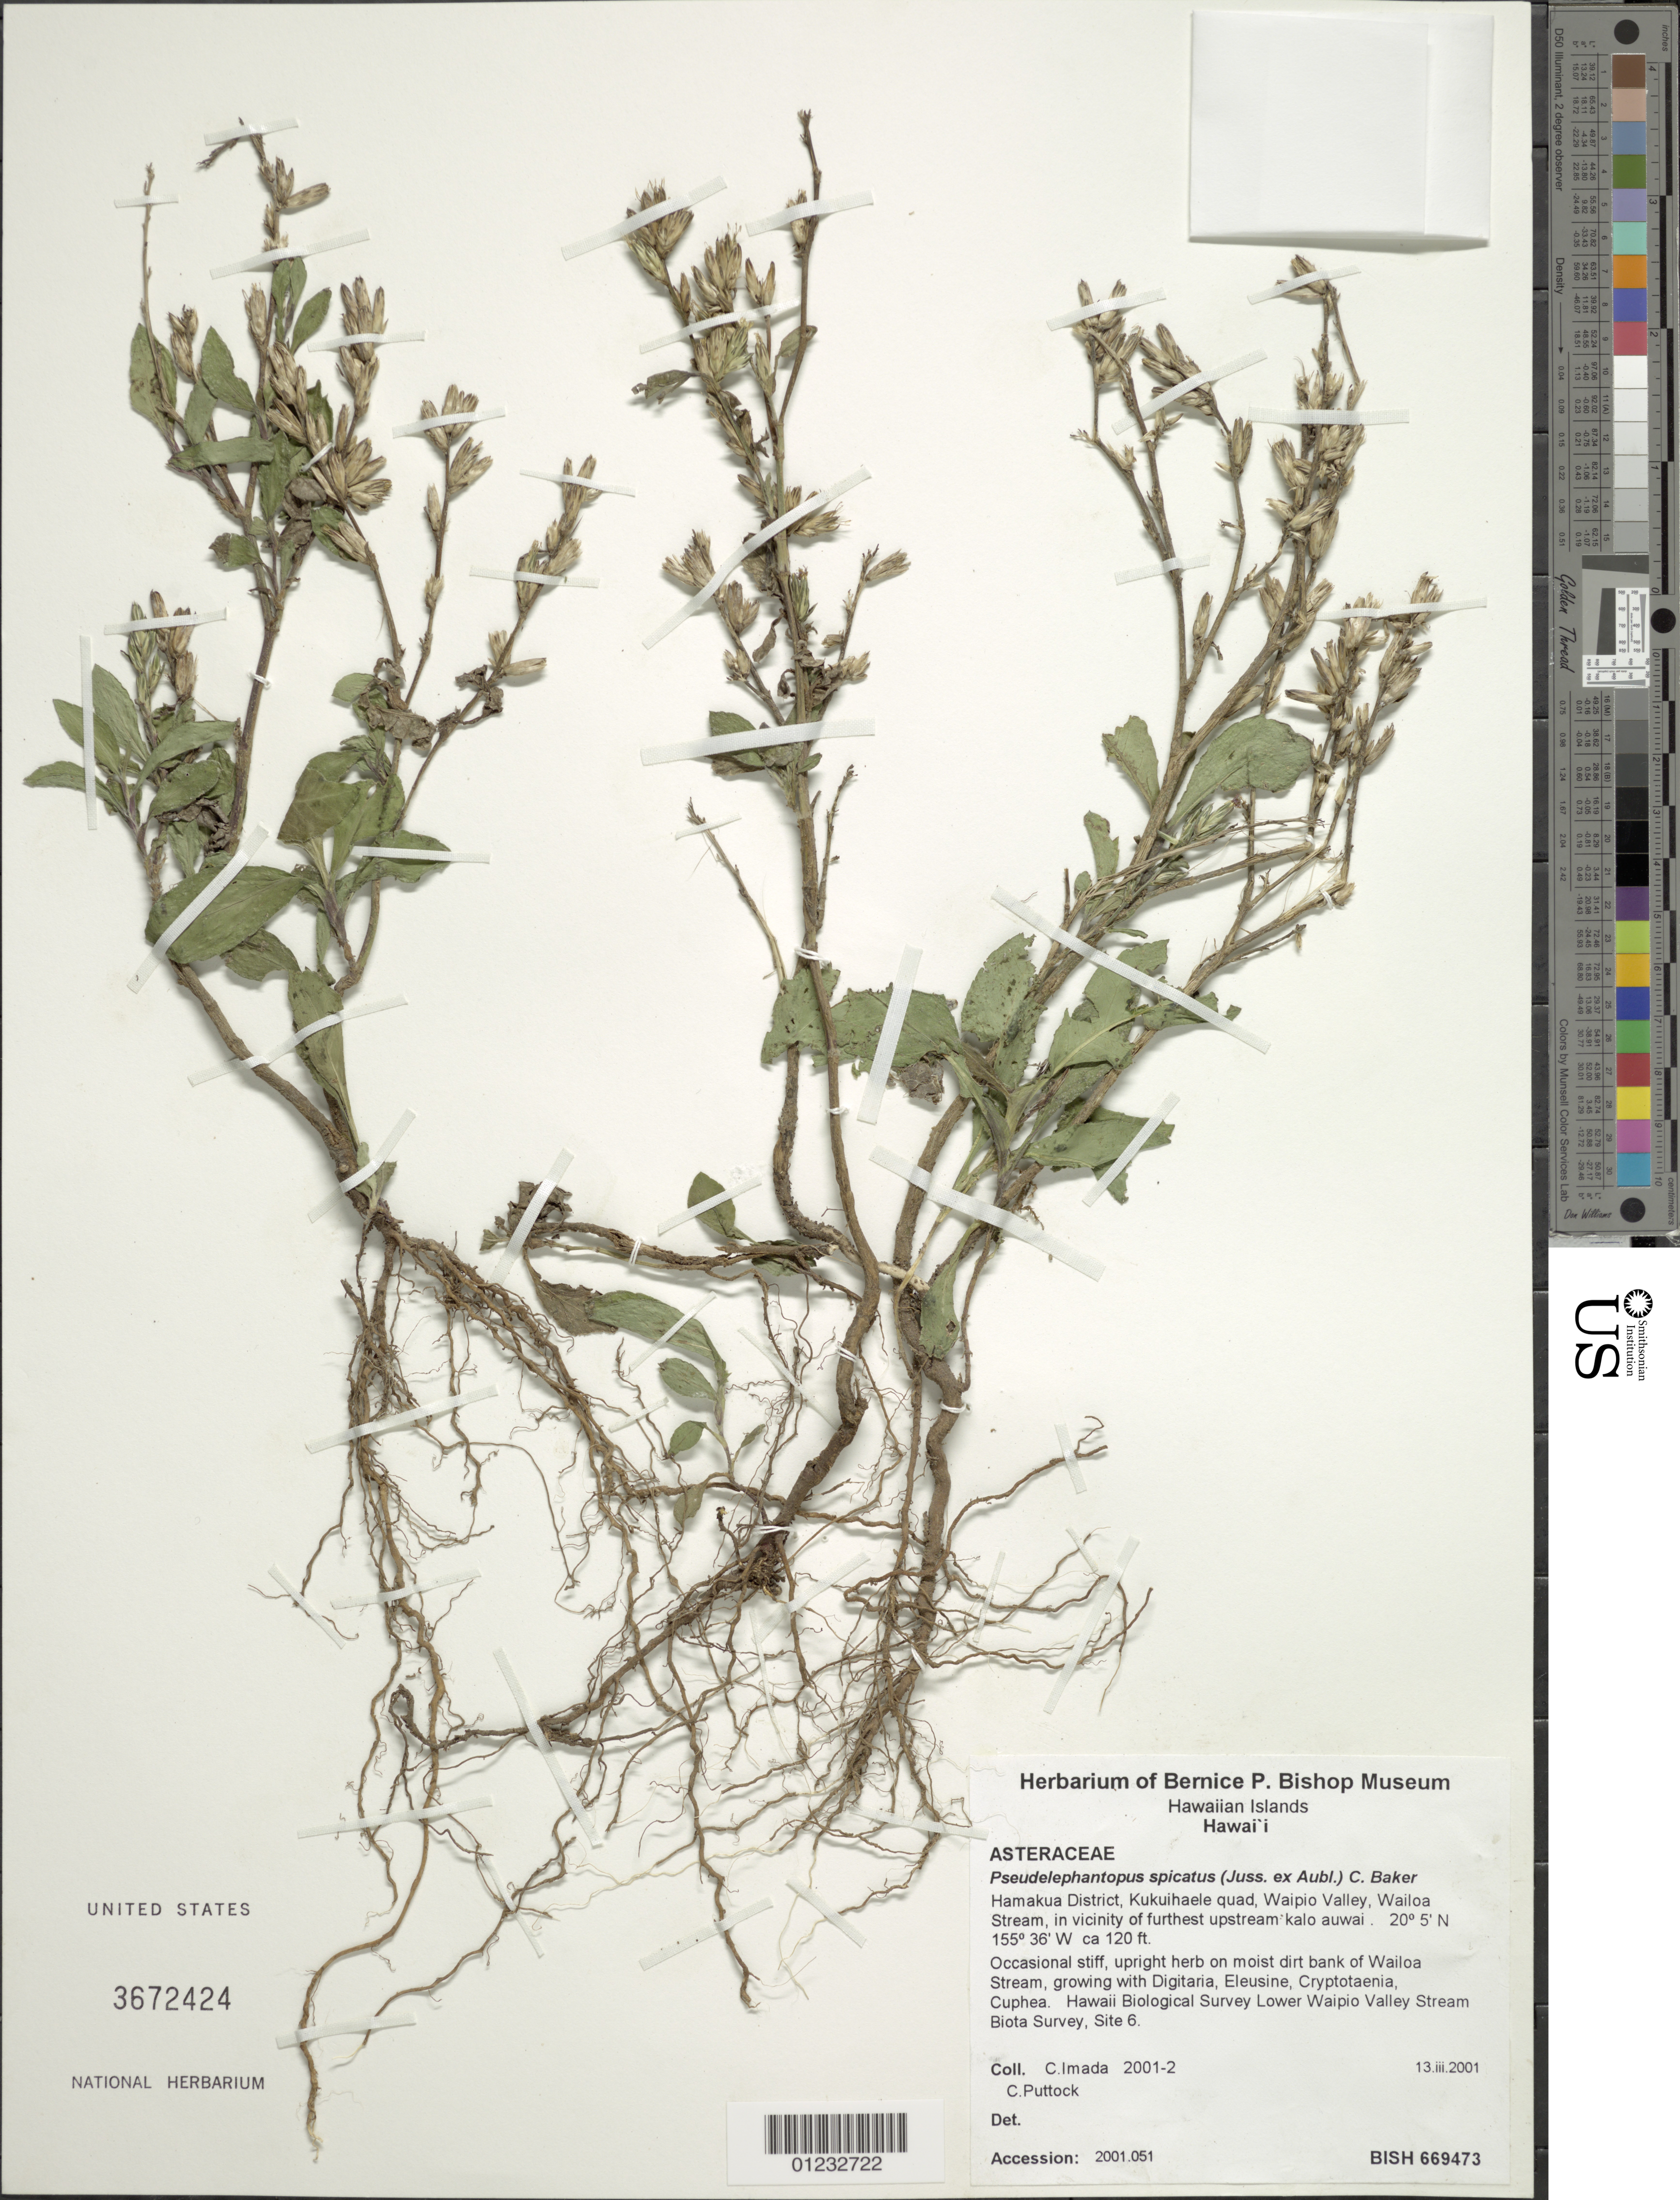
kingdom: Plantae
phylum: Tracheophyta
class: Magnoliopsida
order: Asterales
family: Asteraceae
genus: Pseudelephantopus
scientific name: Pseudelephantopus spicatus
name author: (Juss. ex Aubl.) C.F. Baker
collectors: C. Imada & C. Puttock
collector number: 2001-2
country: United States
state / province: Hawaii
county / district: Hawaii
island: Hawaii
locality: Hamakua District, Kukuihaele quad, Waipio Valley, Wailoa Stream, in vicinity of furthest upstream kalo auwai, Hawaii Biological Survey Lower Waipio Valley Stream Biota Survey, Site 6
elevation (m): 37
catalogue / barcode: US 3672424